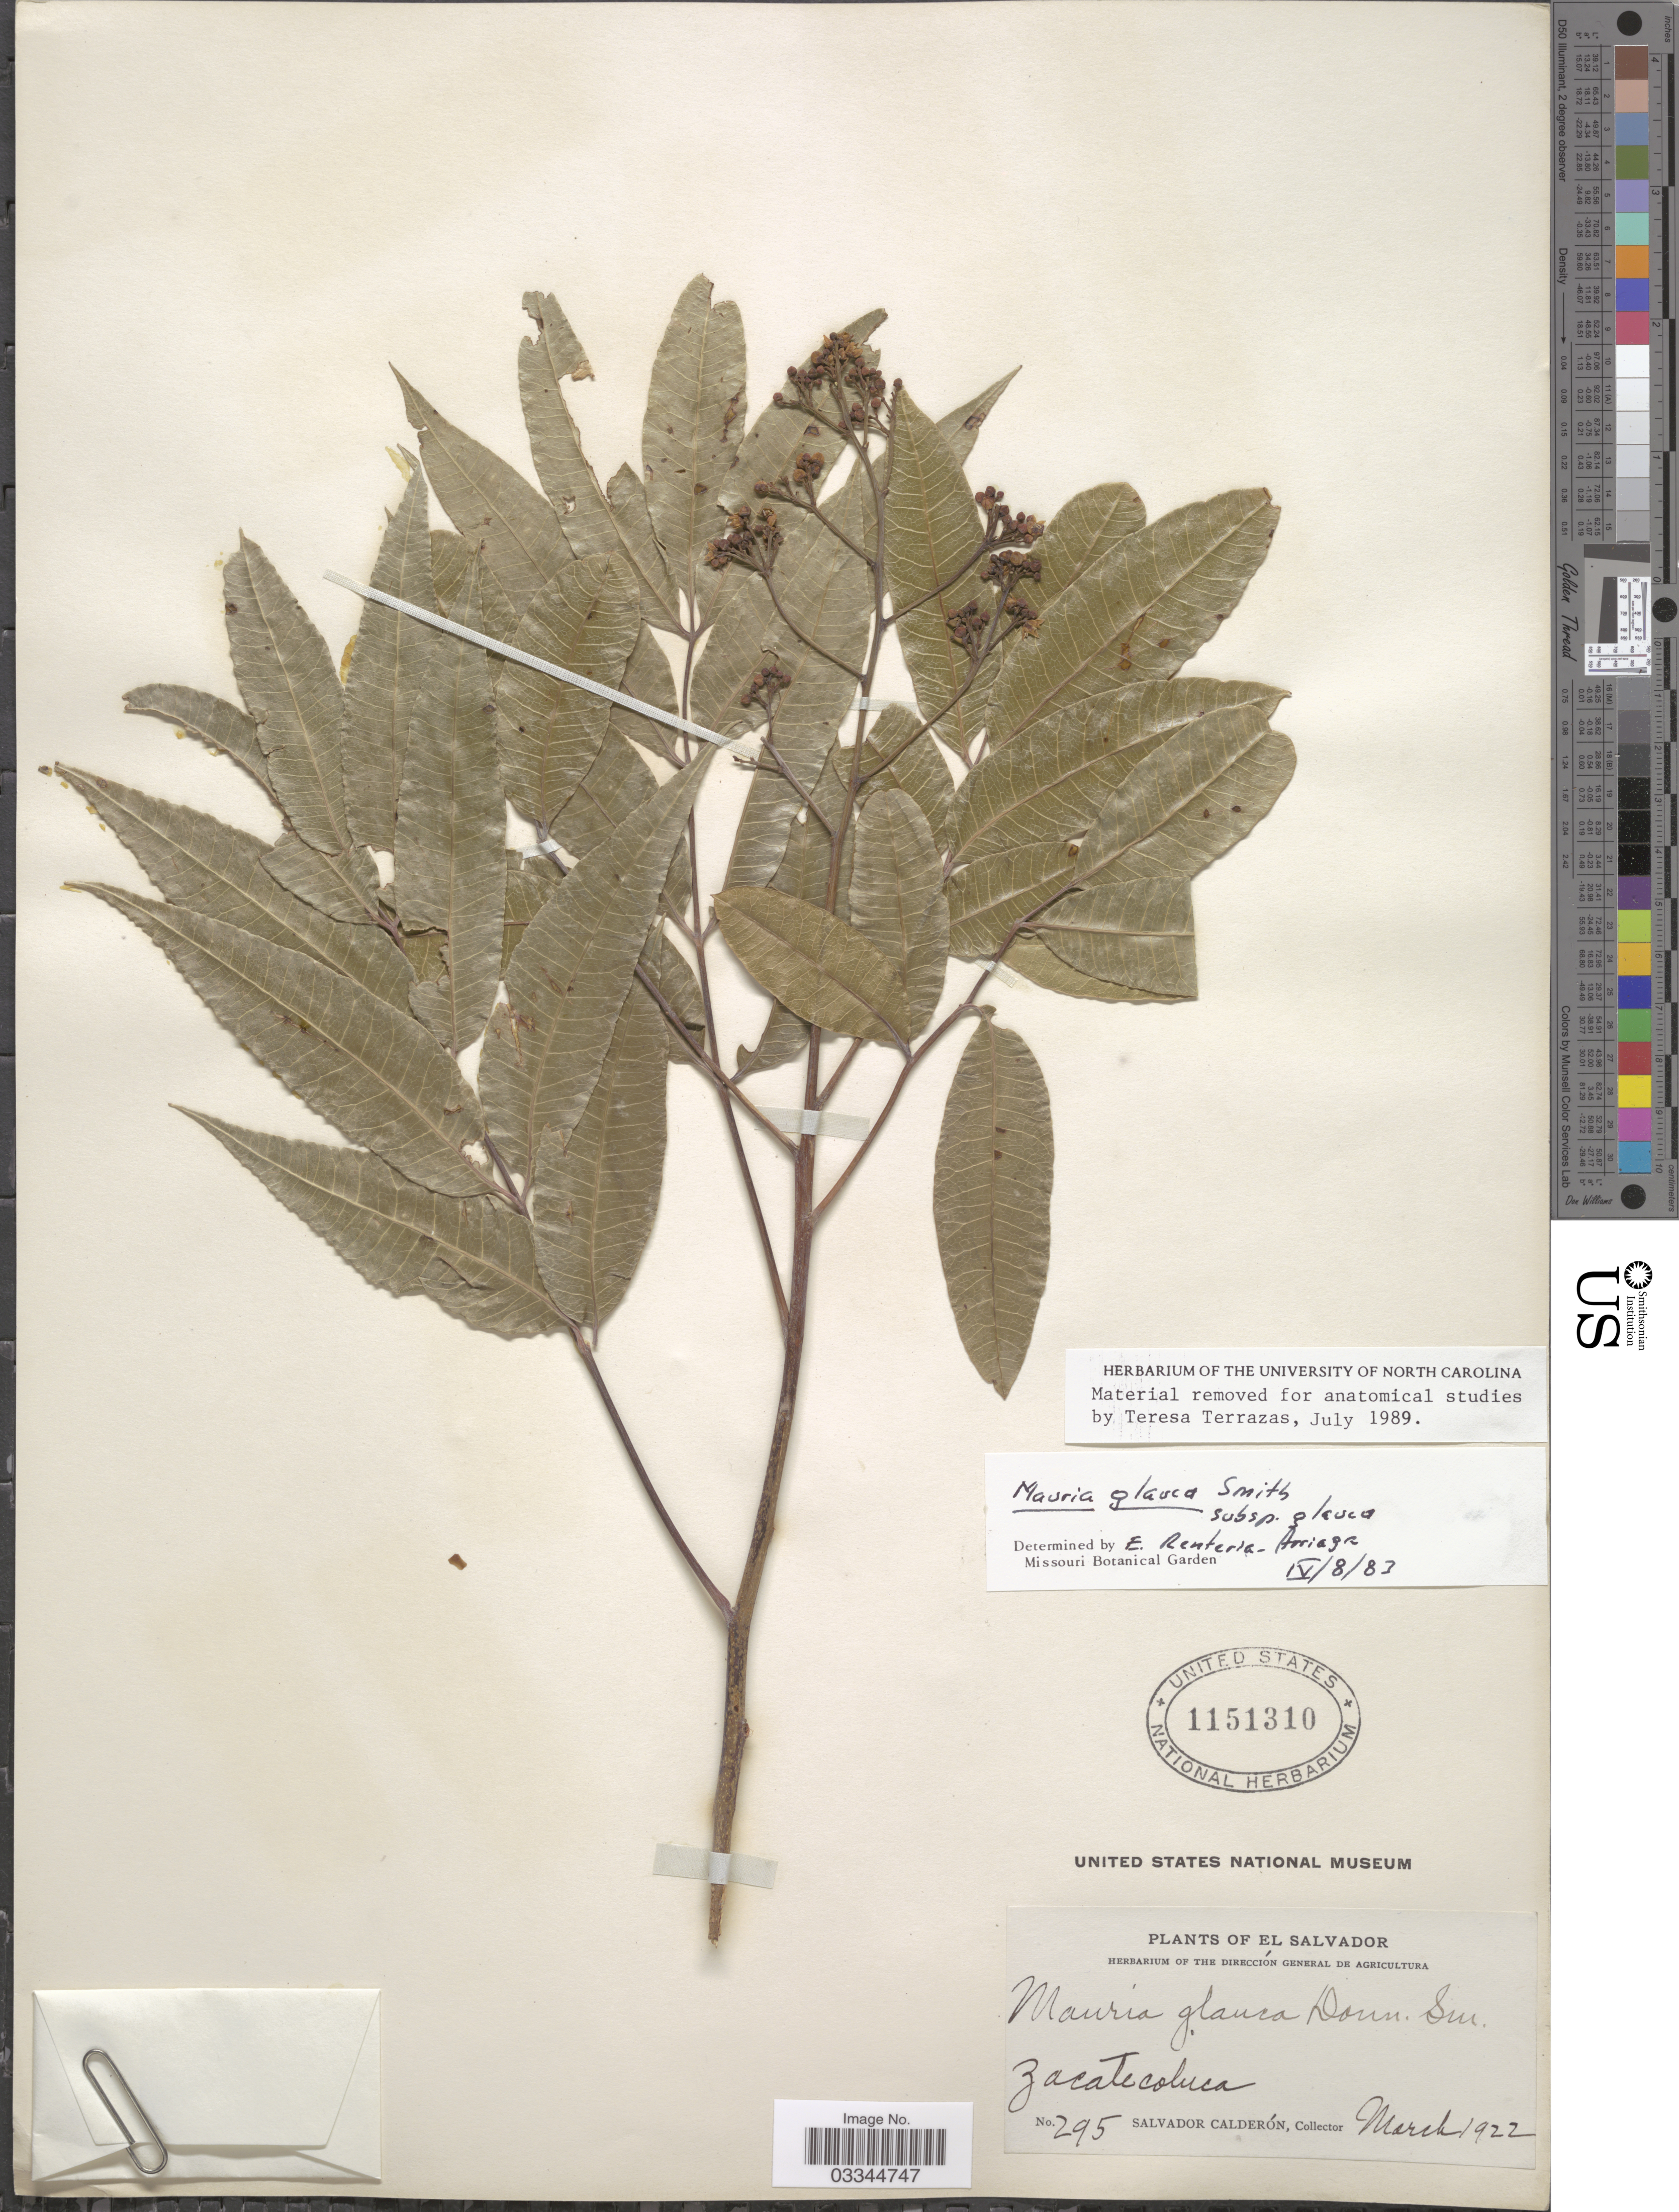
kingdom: Plantae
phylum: Tracheophyta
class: Magnoliopsida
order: Sapindales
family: Anacardiaceae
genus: Mauria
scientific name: Mauria glauca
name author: Donn. Sm.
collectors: S. Calderón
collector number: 295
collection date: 1922-03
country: El Salvador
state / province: La Paz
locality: Zacatecoluca.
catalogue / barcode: US 1151310